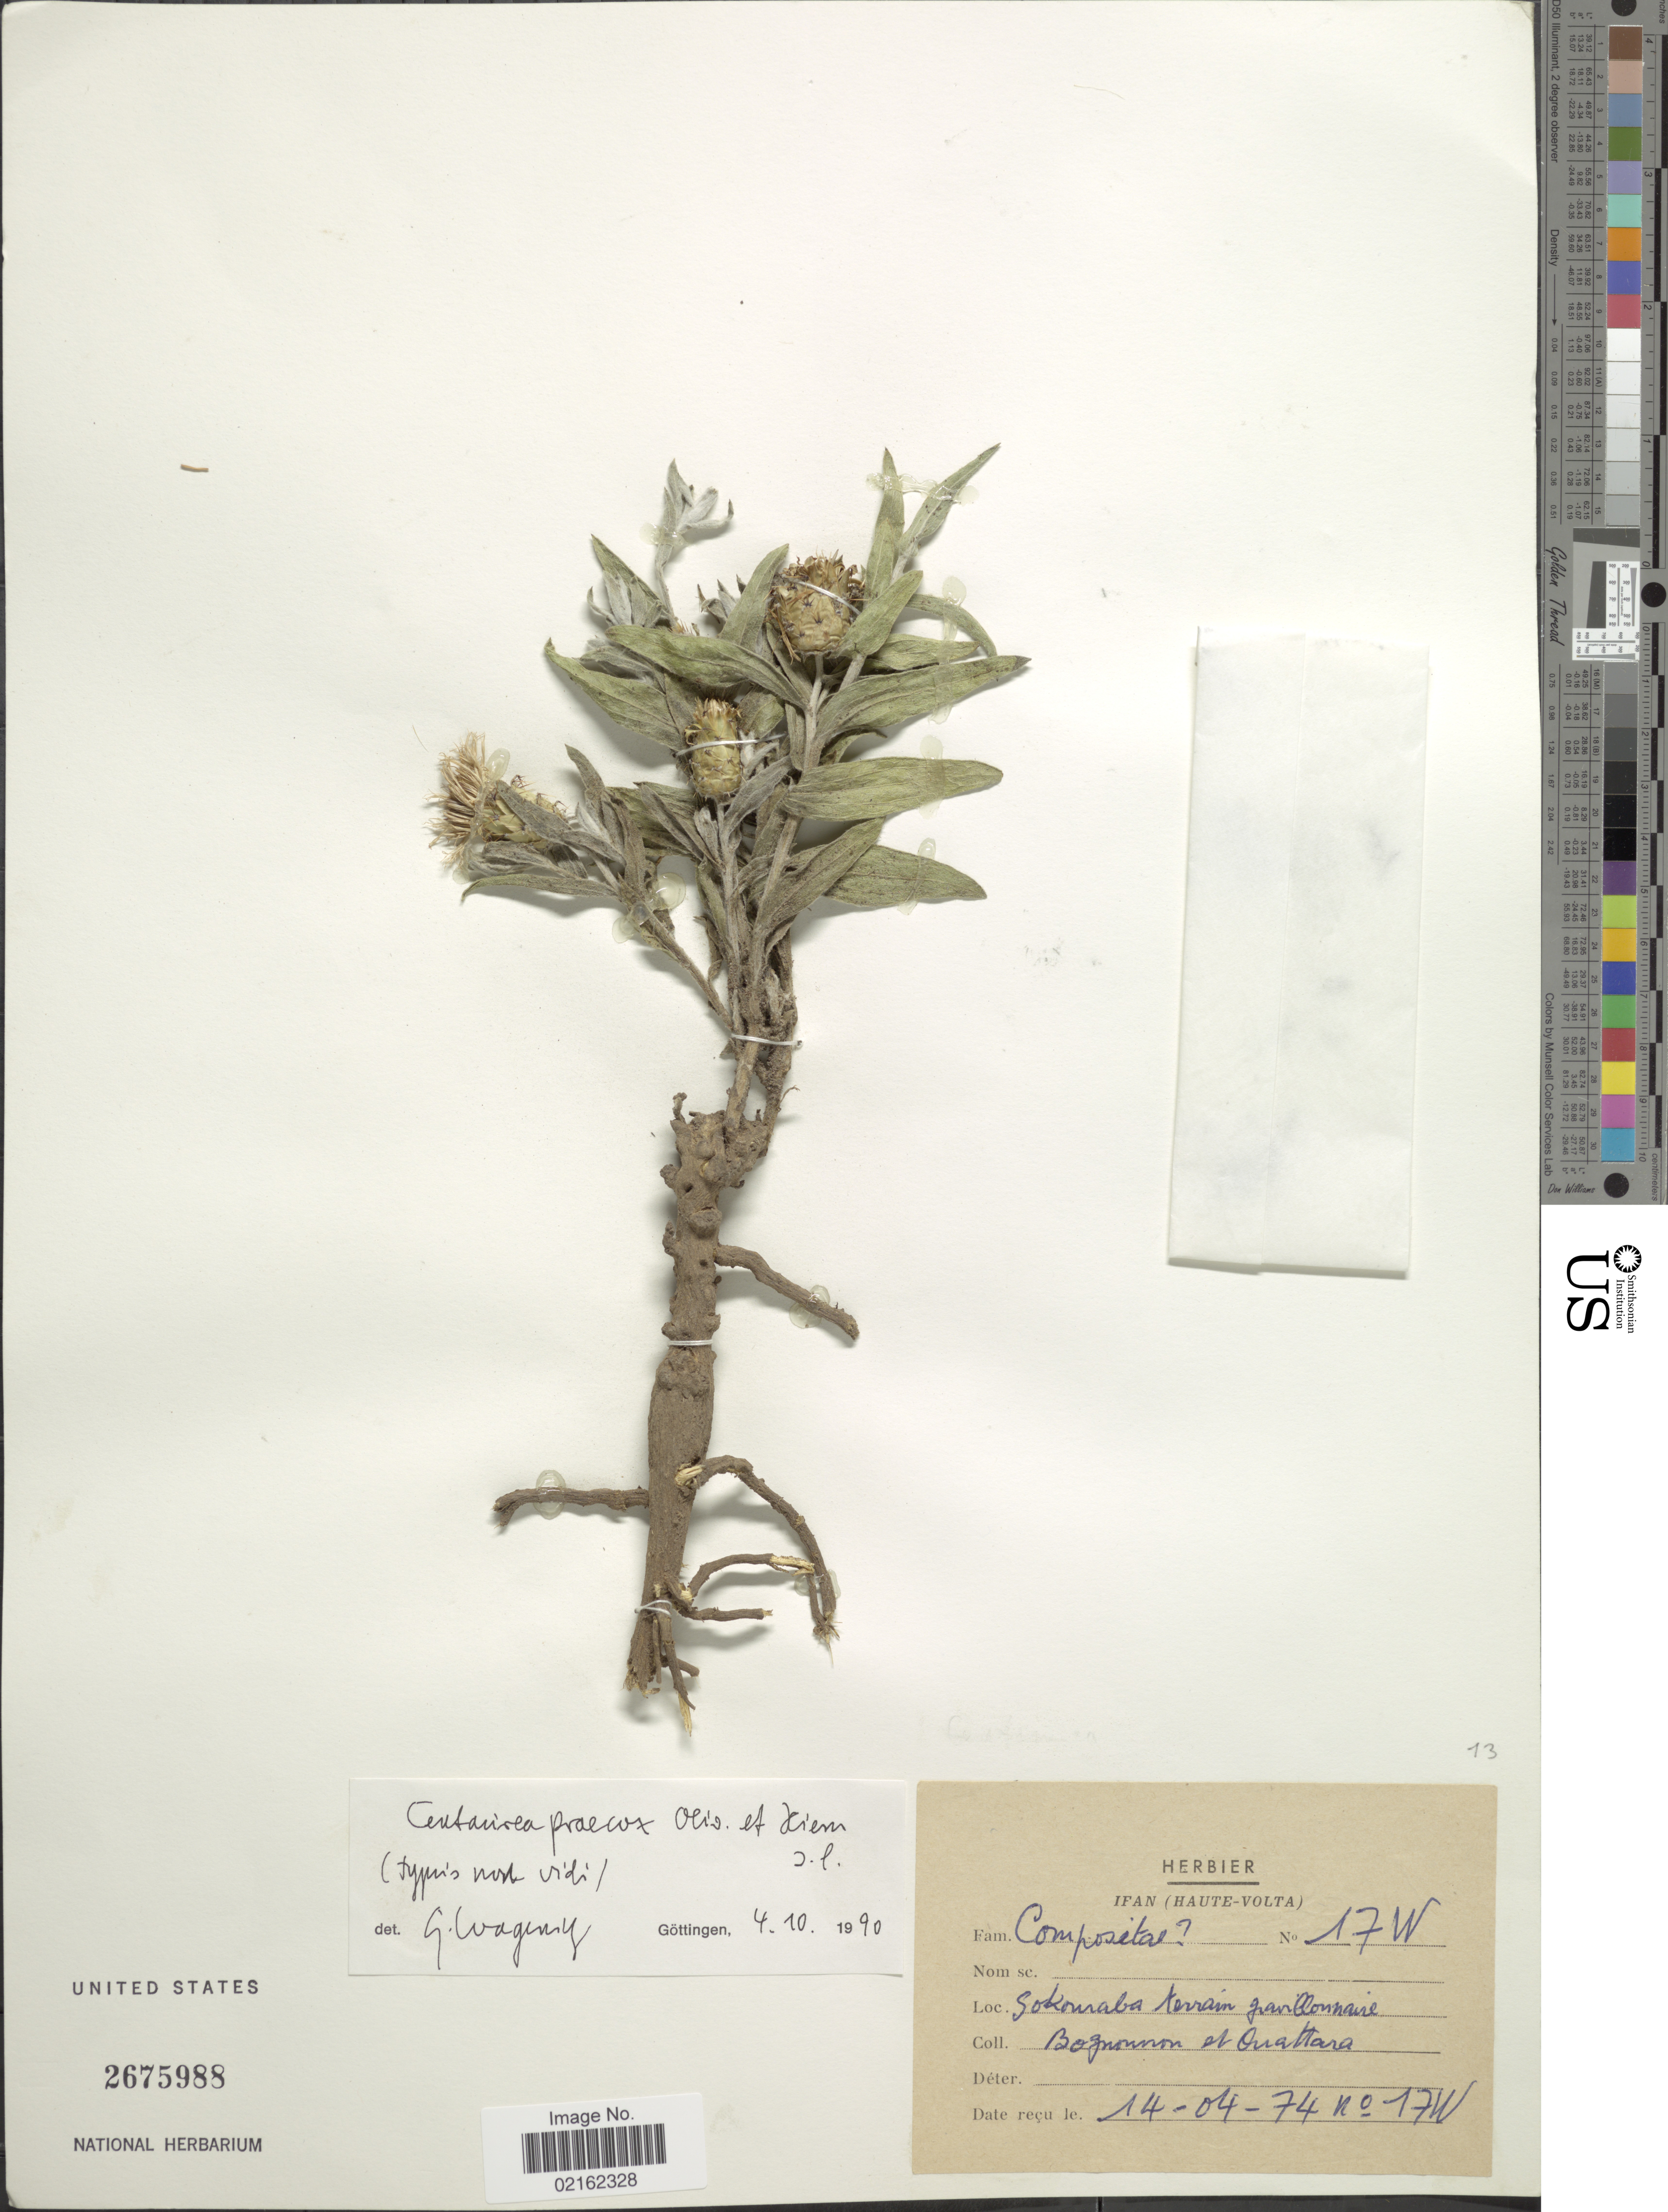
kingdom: Plantae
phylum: Tracheophyta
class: Magnoliopsida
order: Asterales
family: Asteraceae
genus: Centaurea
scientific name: Centaurea praecox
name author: Oliv. & Hiern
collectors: Bognounon & Ouattara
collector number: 17W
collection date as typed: Transcribed d/m/y: 14/4/74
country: Burkina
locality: Sokouraba terrain Gravillonnaire [interpreted]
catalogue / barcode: US 2675988